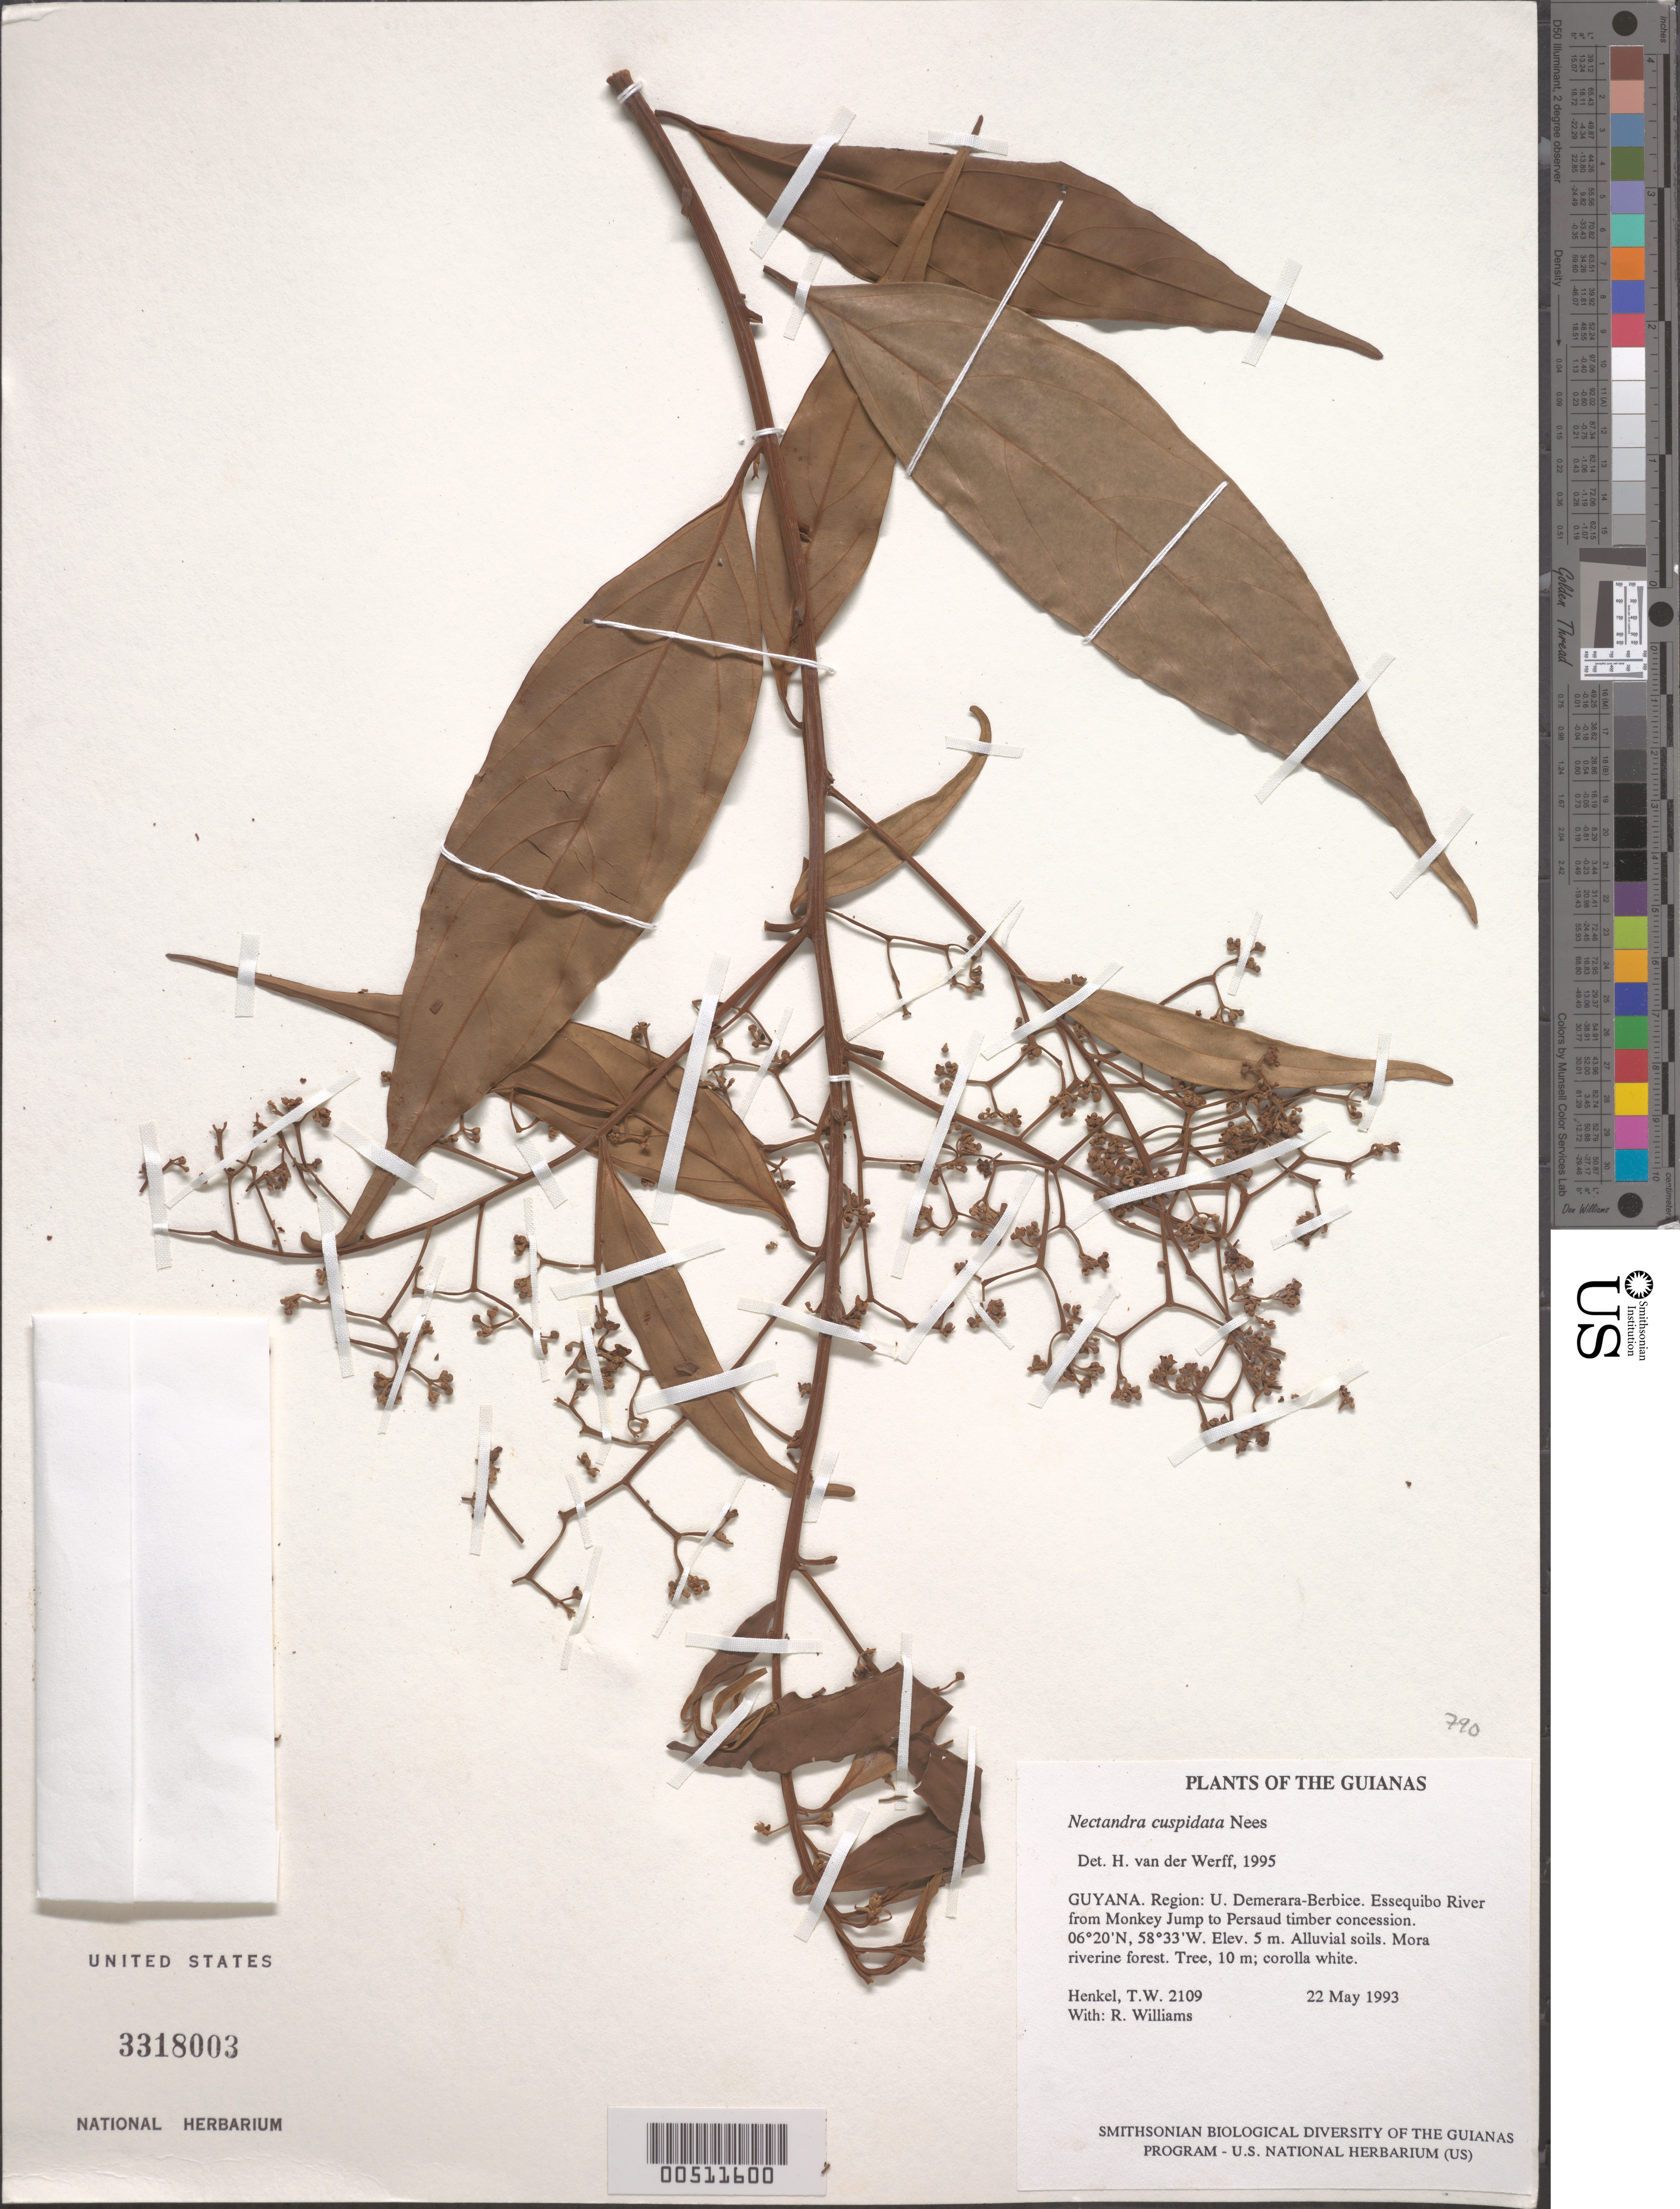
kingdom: Plantae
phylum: Tracheophyta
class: Magnoliopsida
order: Laurales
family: Lauraceae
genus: Nectandra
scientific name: Nectandra cuspidata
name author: Nees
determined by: van der Werff, H., (MO), Missouri Botanical Garden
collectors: T. Henkel & R. Williams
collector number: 2109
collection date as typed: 22 May 1993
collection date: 1993-05-22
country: Guyana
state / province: U. Demerara-Berbice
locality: Essequibo River from Monkey Jump to Persaud timber concession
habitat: Alluvial soils. Mora riverine forest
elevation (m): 5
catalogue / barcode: US 3318003